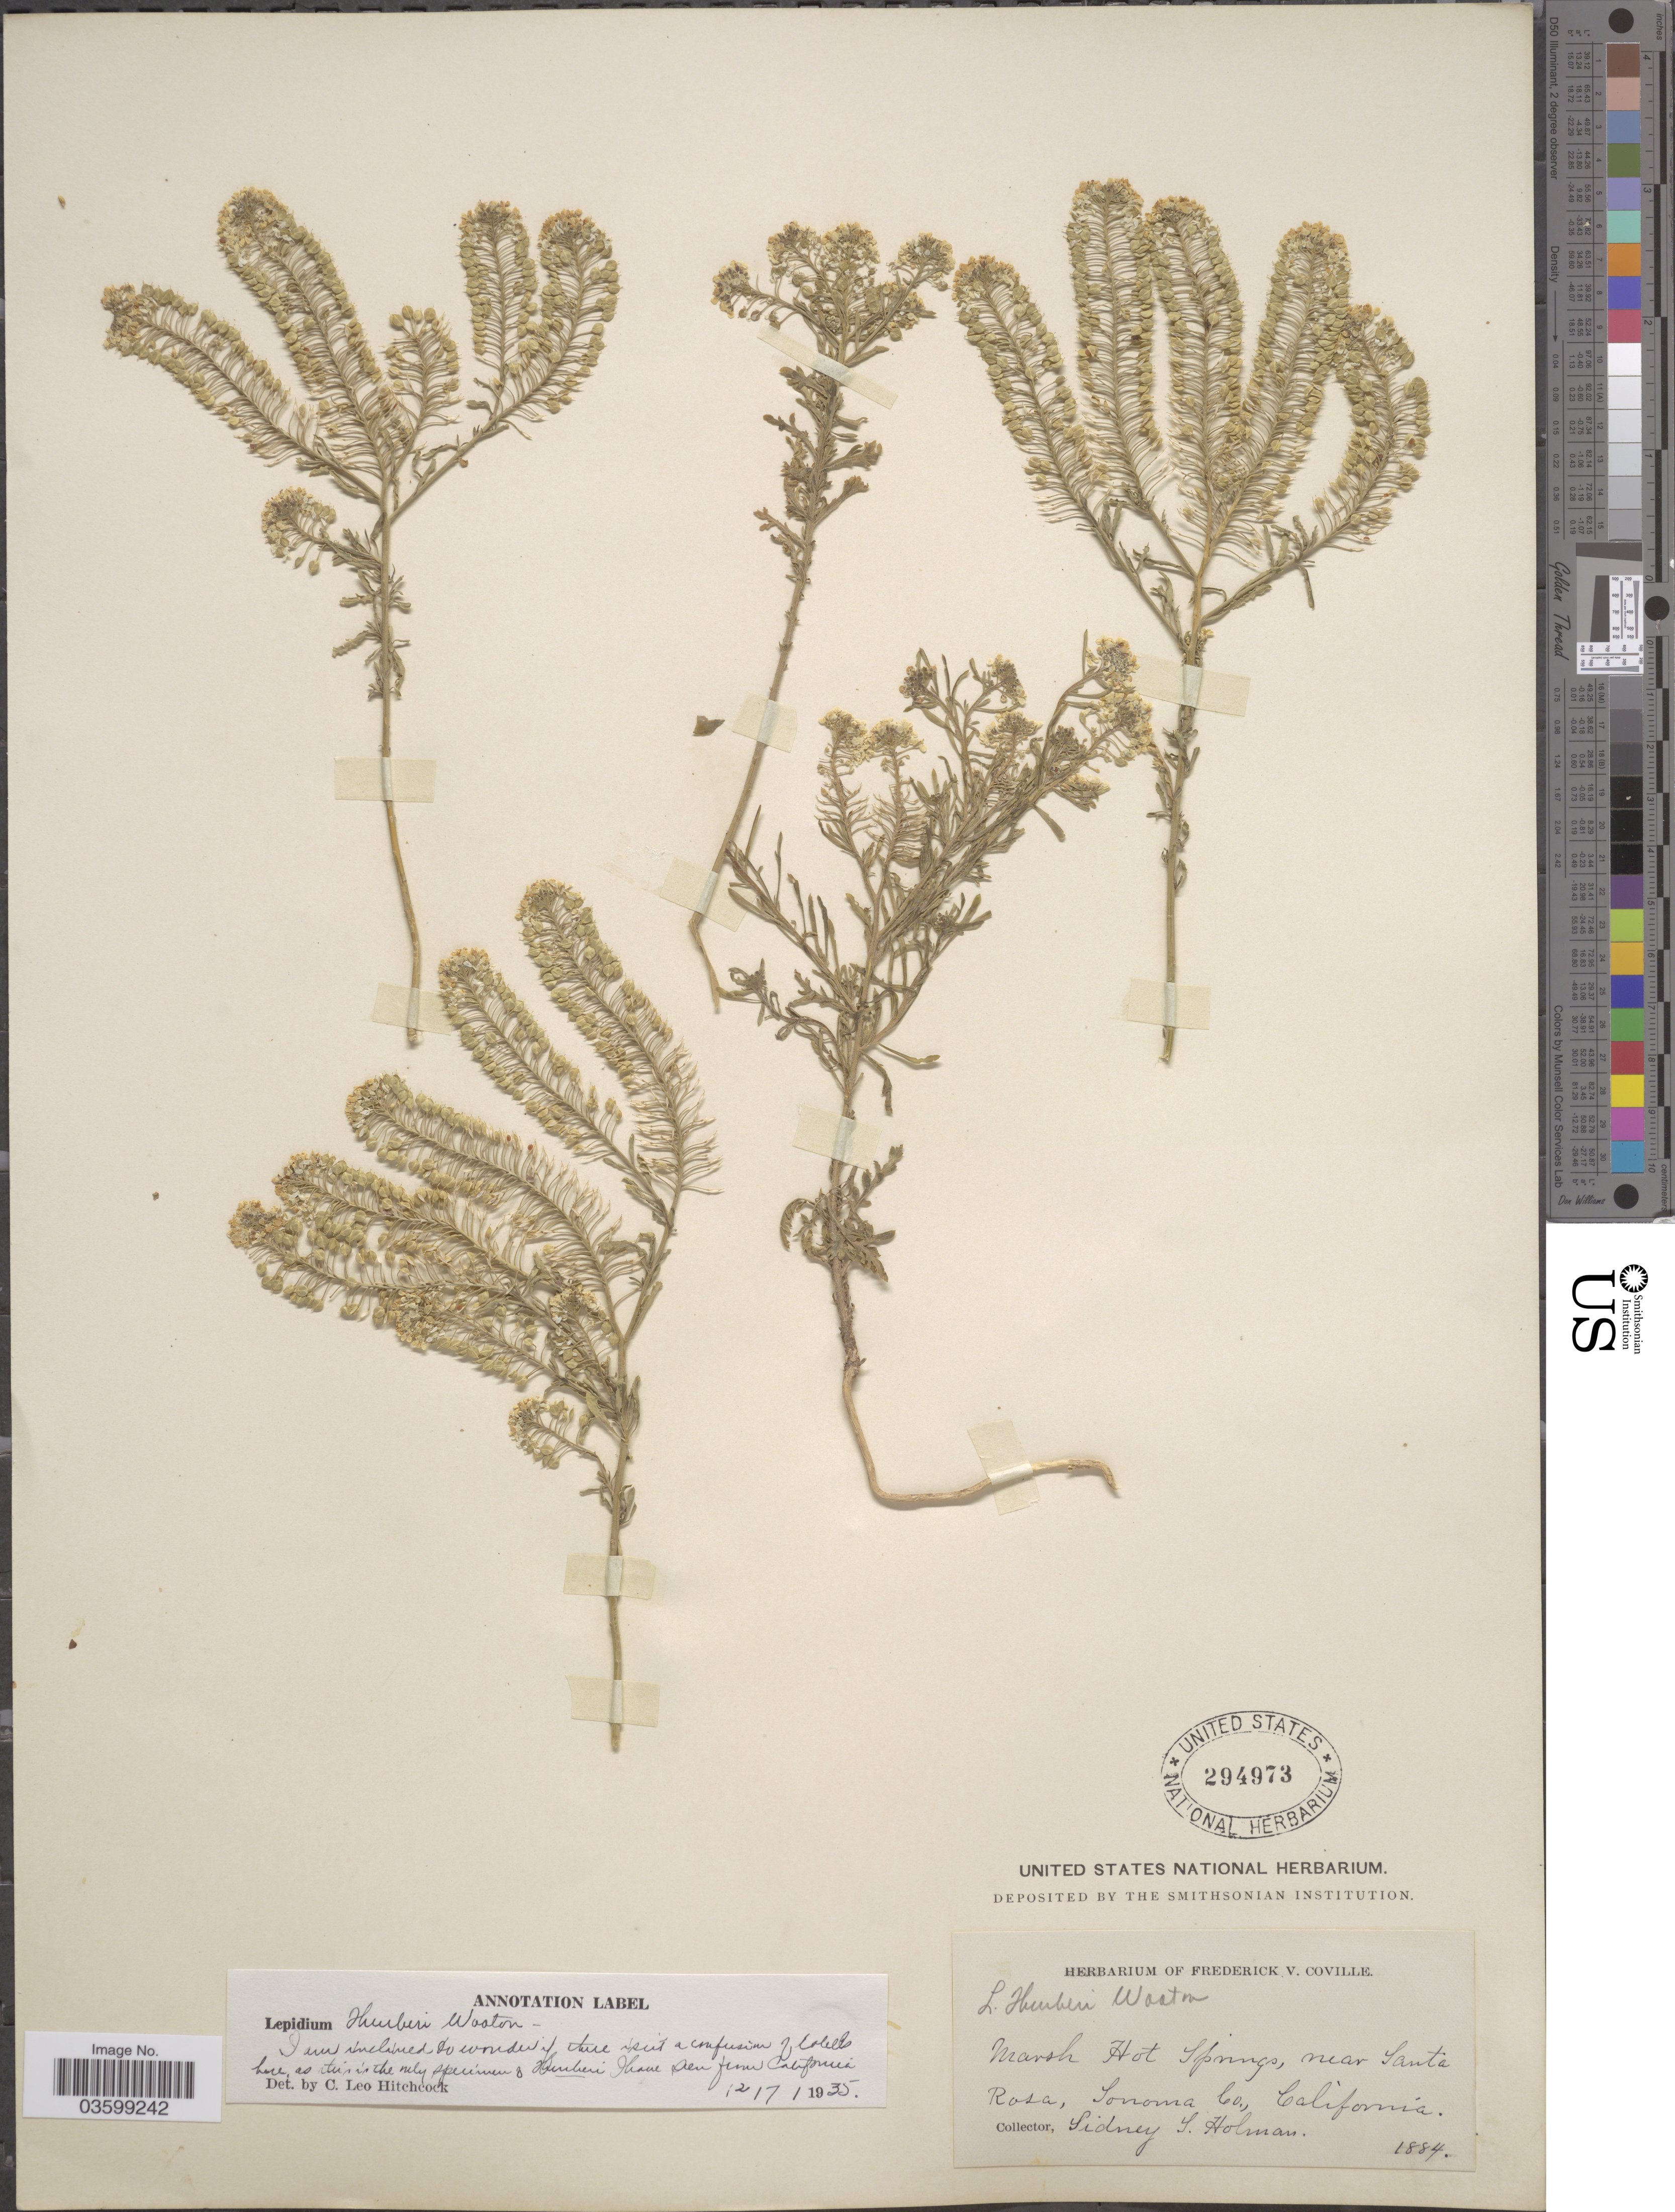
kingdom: Plantae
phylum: Tracheophyta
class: Magnoliopsida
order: Brassicales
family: Brassicaceae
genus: Lepidium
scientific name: Lepidium thurberi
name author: Wooton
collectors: S. Holman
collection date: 1884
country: United States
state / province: California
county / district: Sonoma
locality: Marsh Hot Springs, near Santa Rosa, Sonoma Co.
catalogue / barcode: US 294973